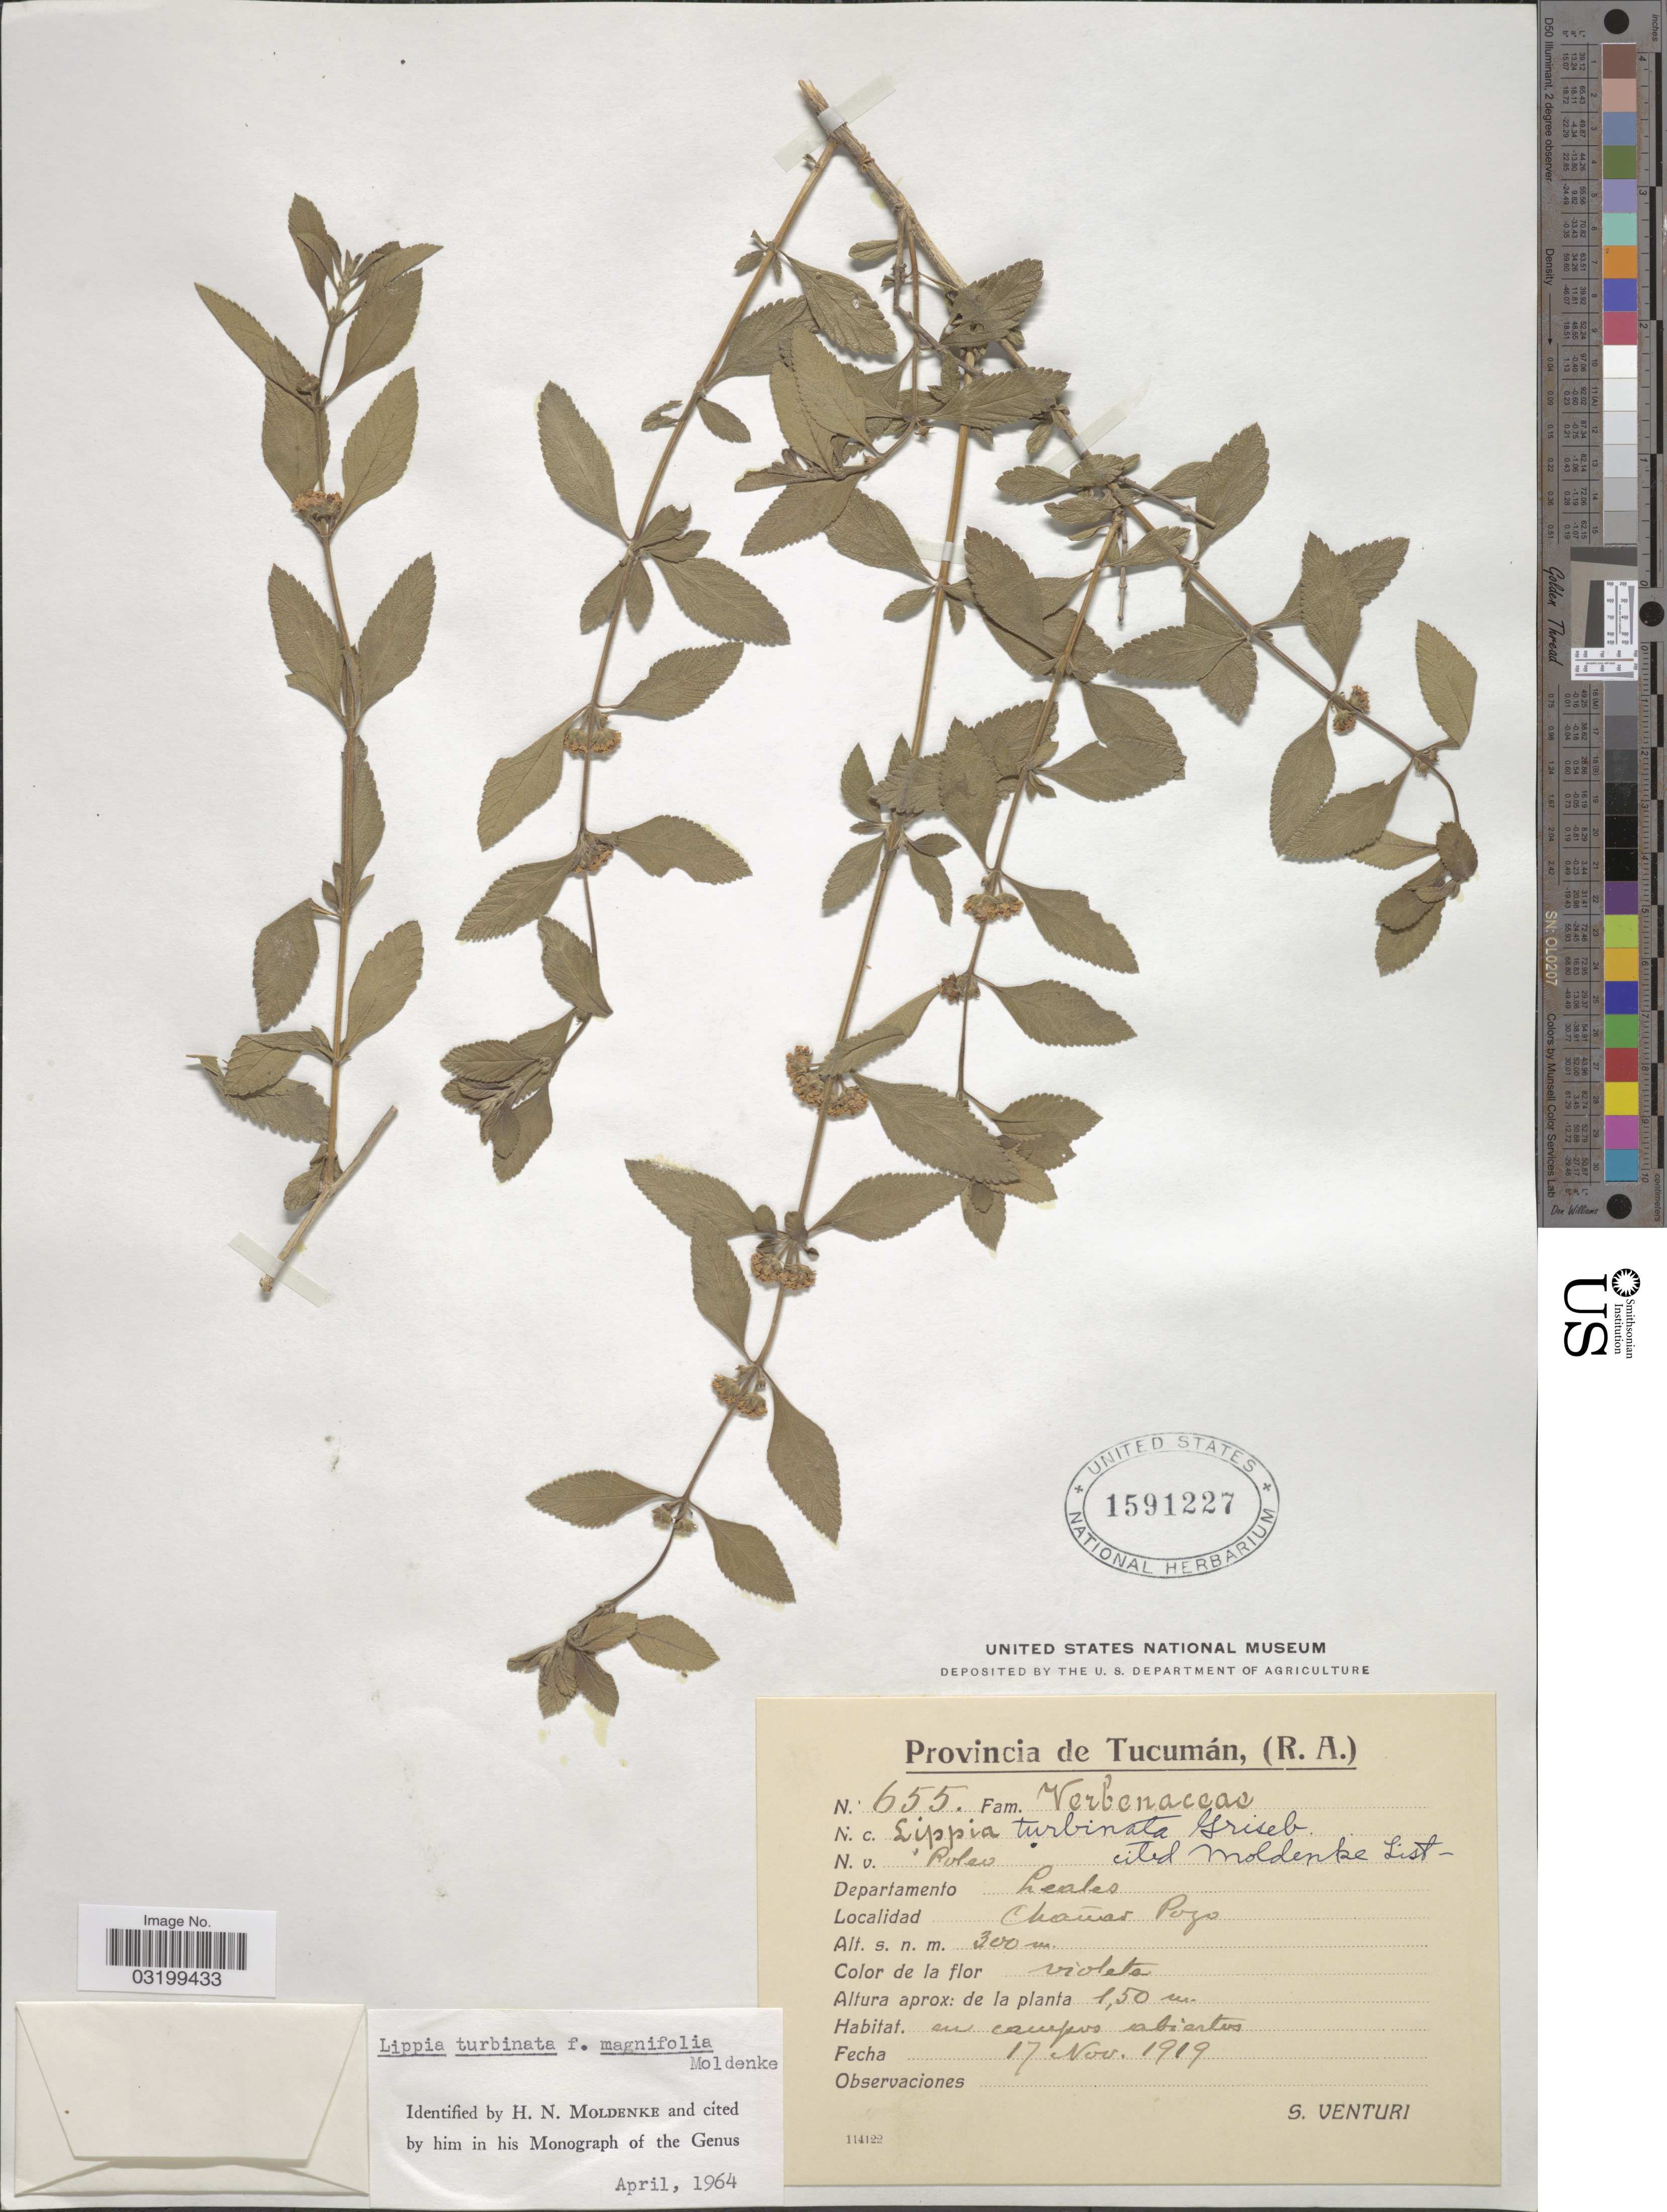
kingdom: Plantae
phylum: Tracheophyta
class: Magnoliopsida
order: Lamiales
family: Verbenaceae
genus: Lippia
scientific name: Lippia turbinata f. magnifolia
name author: Moldenke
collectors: S. Venturi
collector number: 655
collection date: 1919-11-17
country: Argentina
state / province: Tucuman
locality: Departamento Leales. Chañar Pozo.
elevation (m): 300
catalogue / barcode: US 1591227